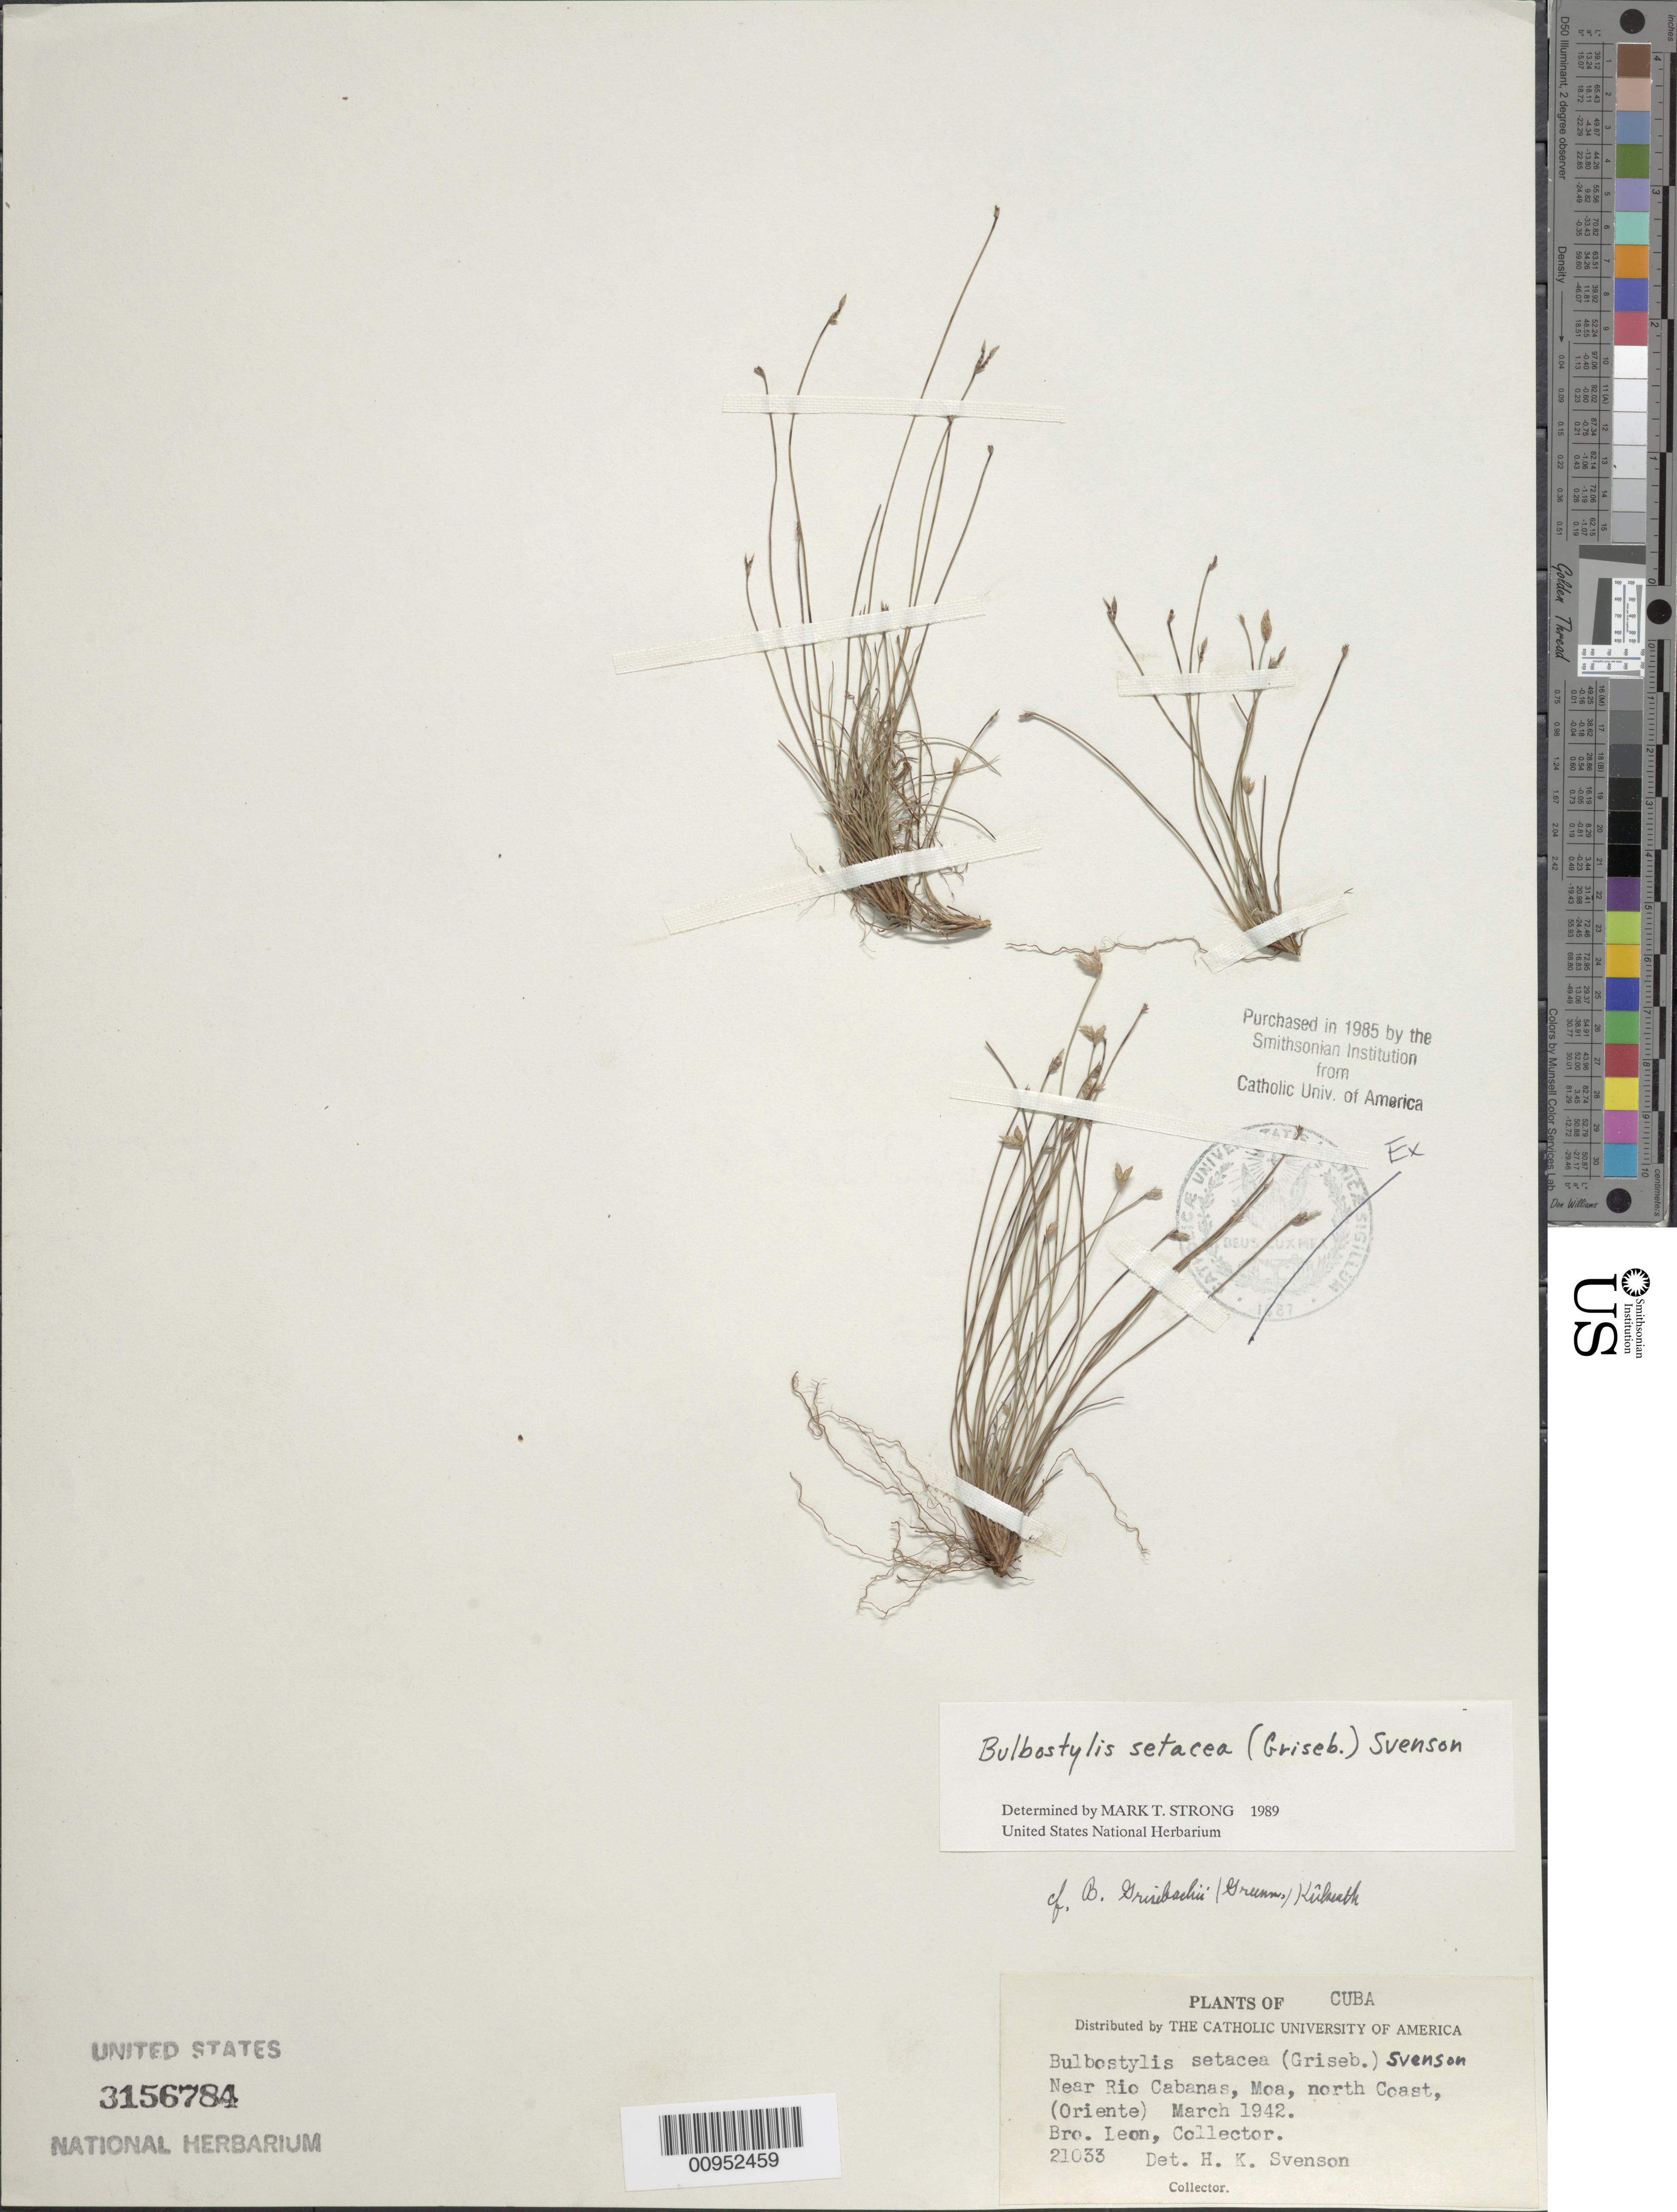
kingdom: Plantae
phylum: Tracheophyta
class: Liliopsida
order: Poales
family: Cyperaceae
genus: Bulbostylis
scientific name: Bulbostylis setacea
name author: (Griseb.) Svenson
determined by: Strong, M. T., (US), Smithsonian Institution - National Museum of Natural History (UNITED STATES)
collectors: Bro. León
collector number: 21033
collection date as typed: Mar 1942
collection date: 1942-03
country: Cuba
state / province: Holguín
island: Cuba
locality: Near Rio Cabanas, Moa, north coast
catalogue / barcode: US 3156784